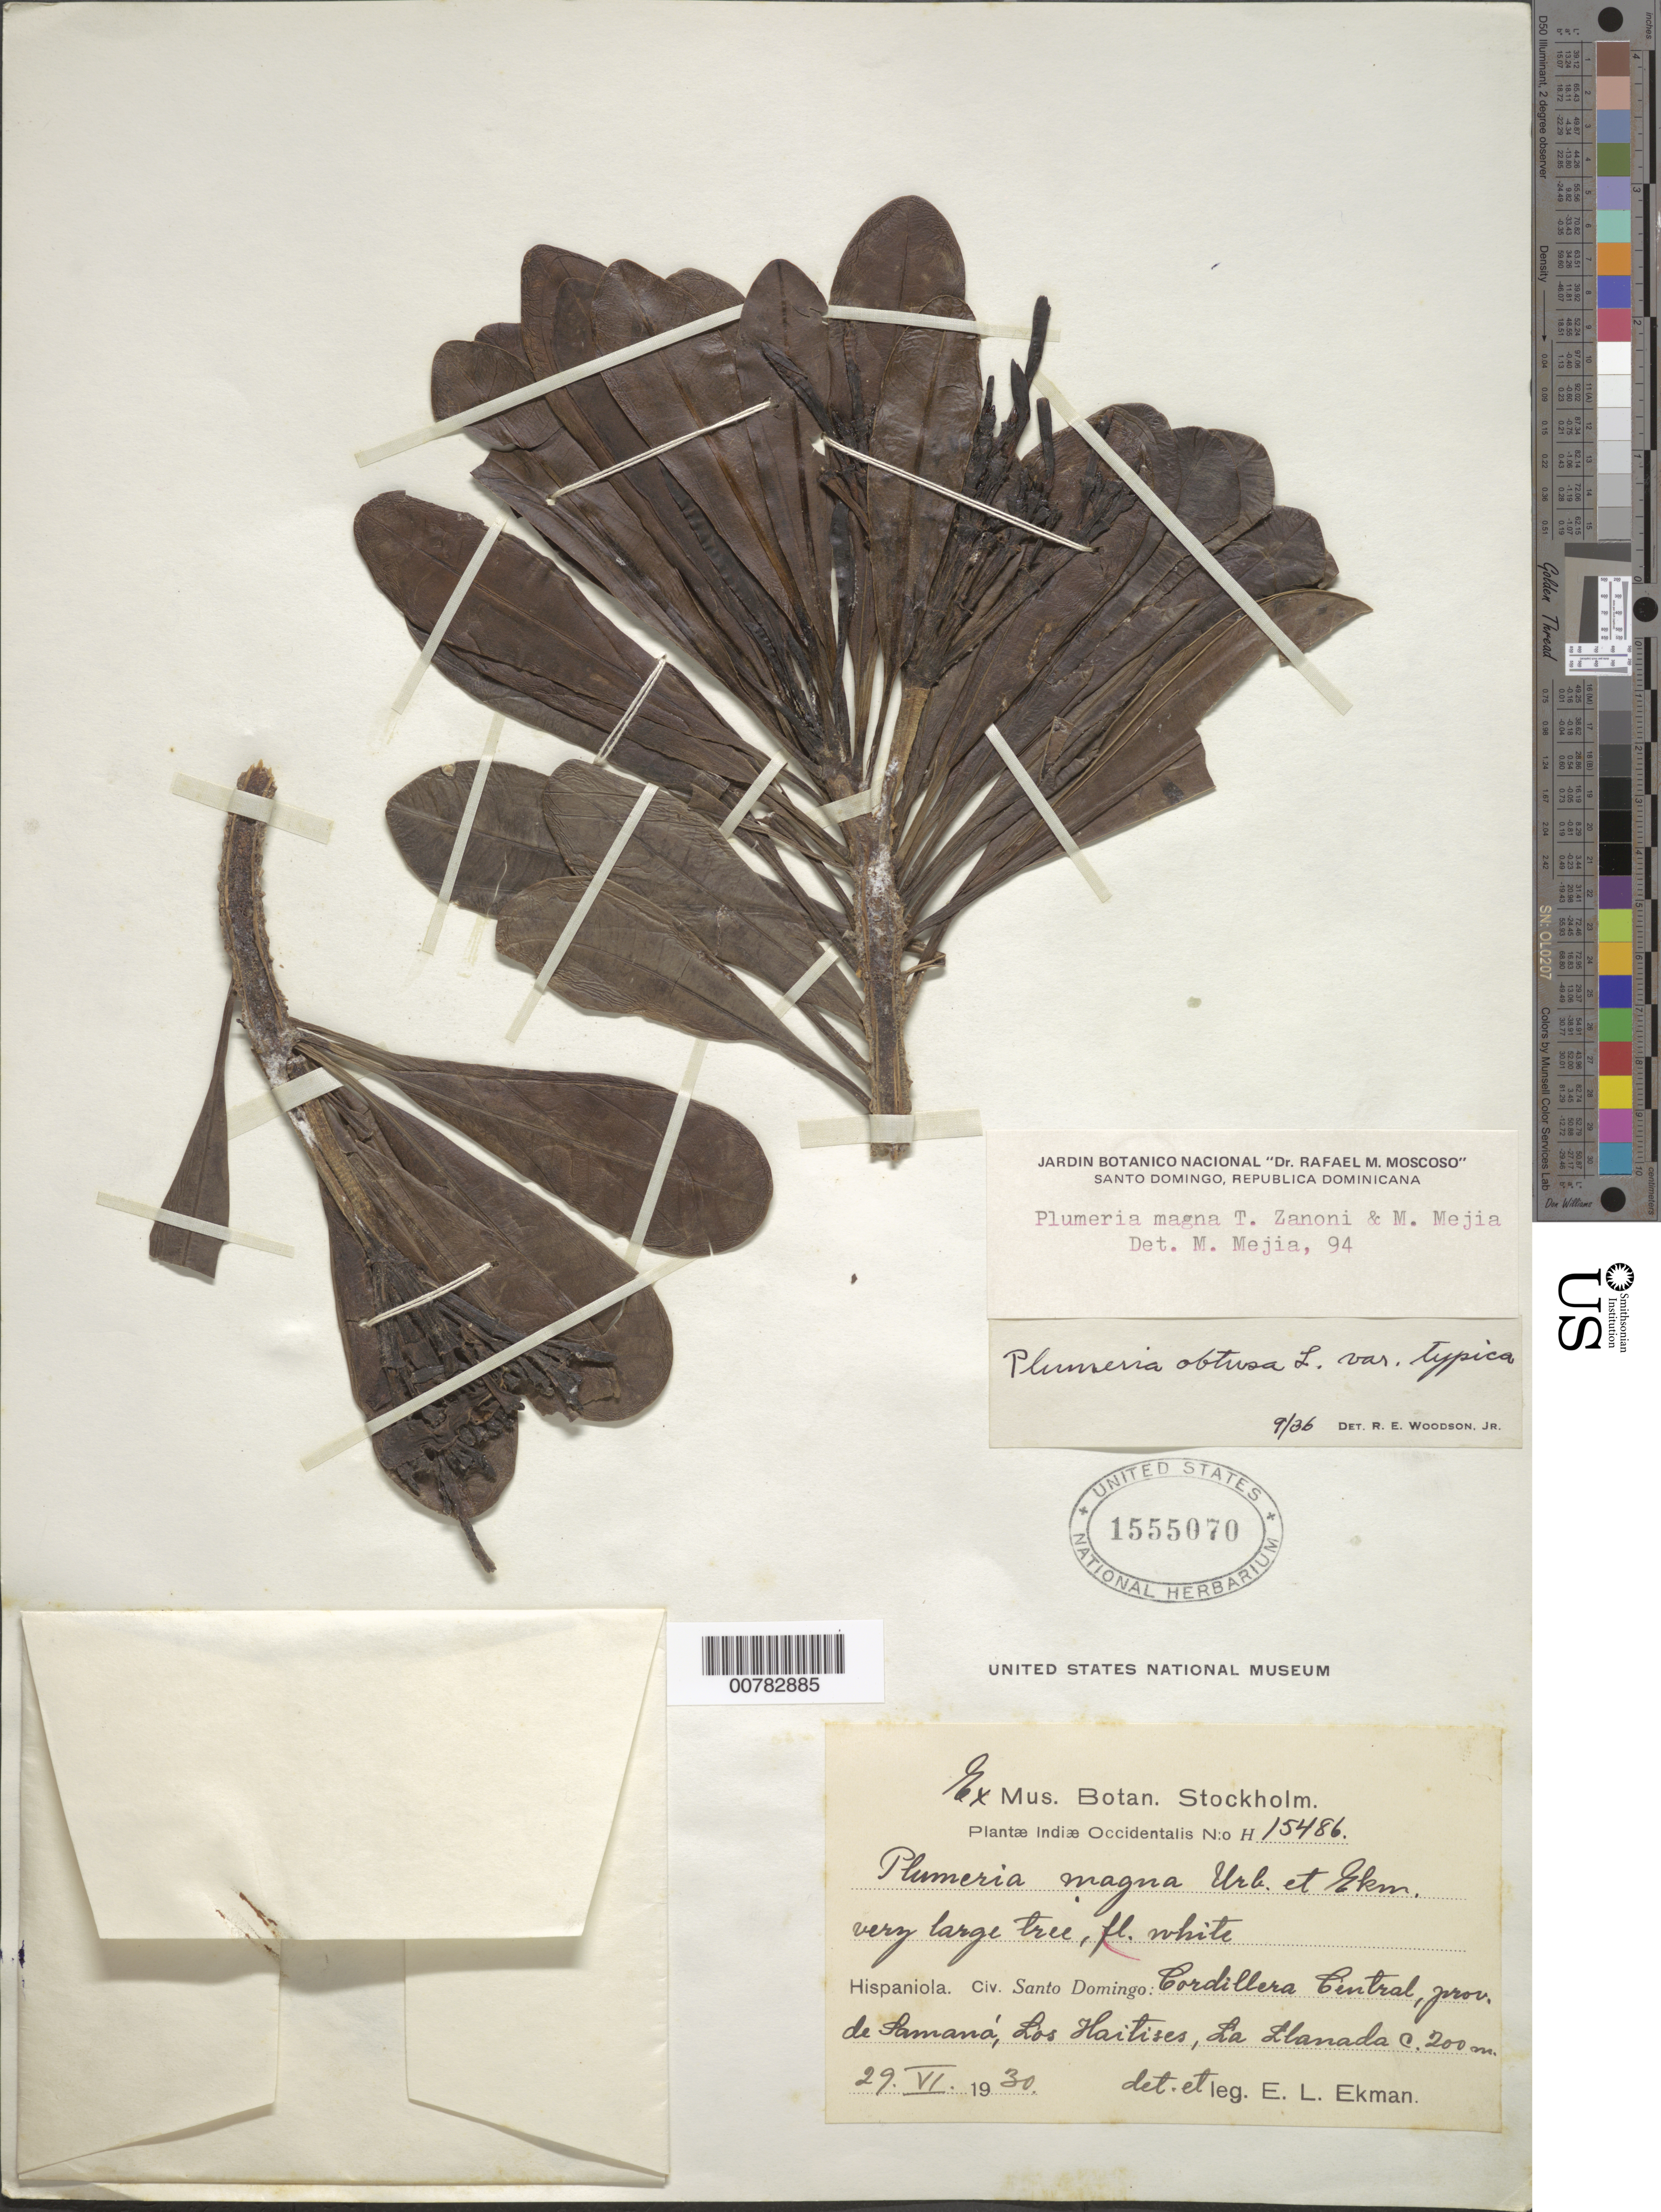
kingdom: Plantae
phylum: Tracheophyta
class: Magnoliopsida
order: Gentianales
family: Apocynaceae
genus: Plumeria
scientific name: Plumeria magna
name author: Zanoni & Mejia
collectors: E. L. Ekman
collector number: H 15486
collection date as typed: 29 Jun 1930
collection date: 1930-06-29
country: Dominican Republic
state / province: Distrito Nacional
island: Hispaniola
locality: Cordillera Central, Los Haitises, La Llanada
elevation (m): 200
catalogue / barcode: US 1555070-2